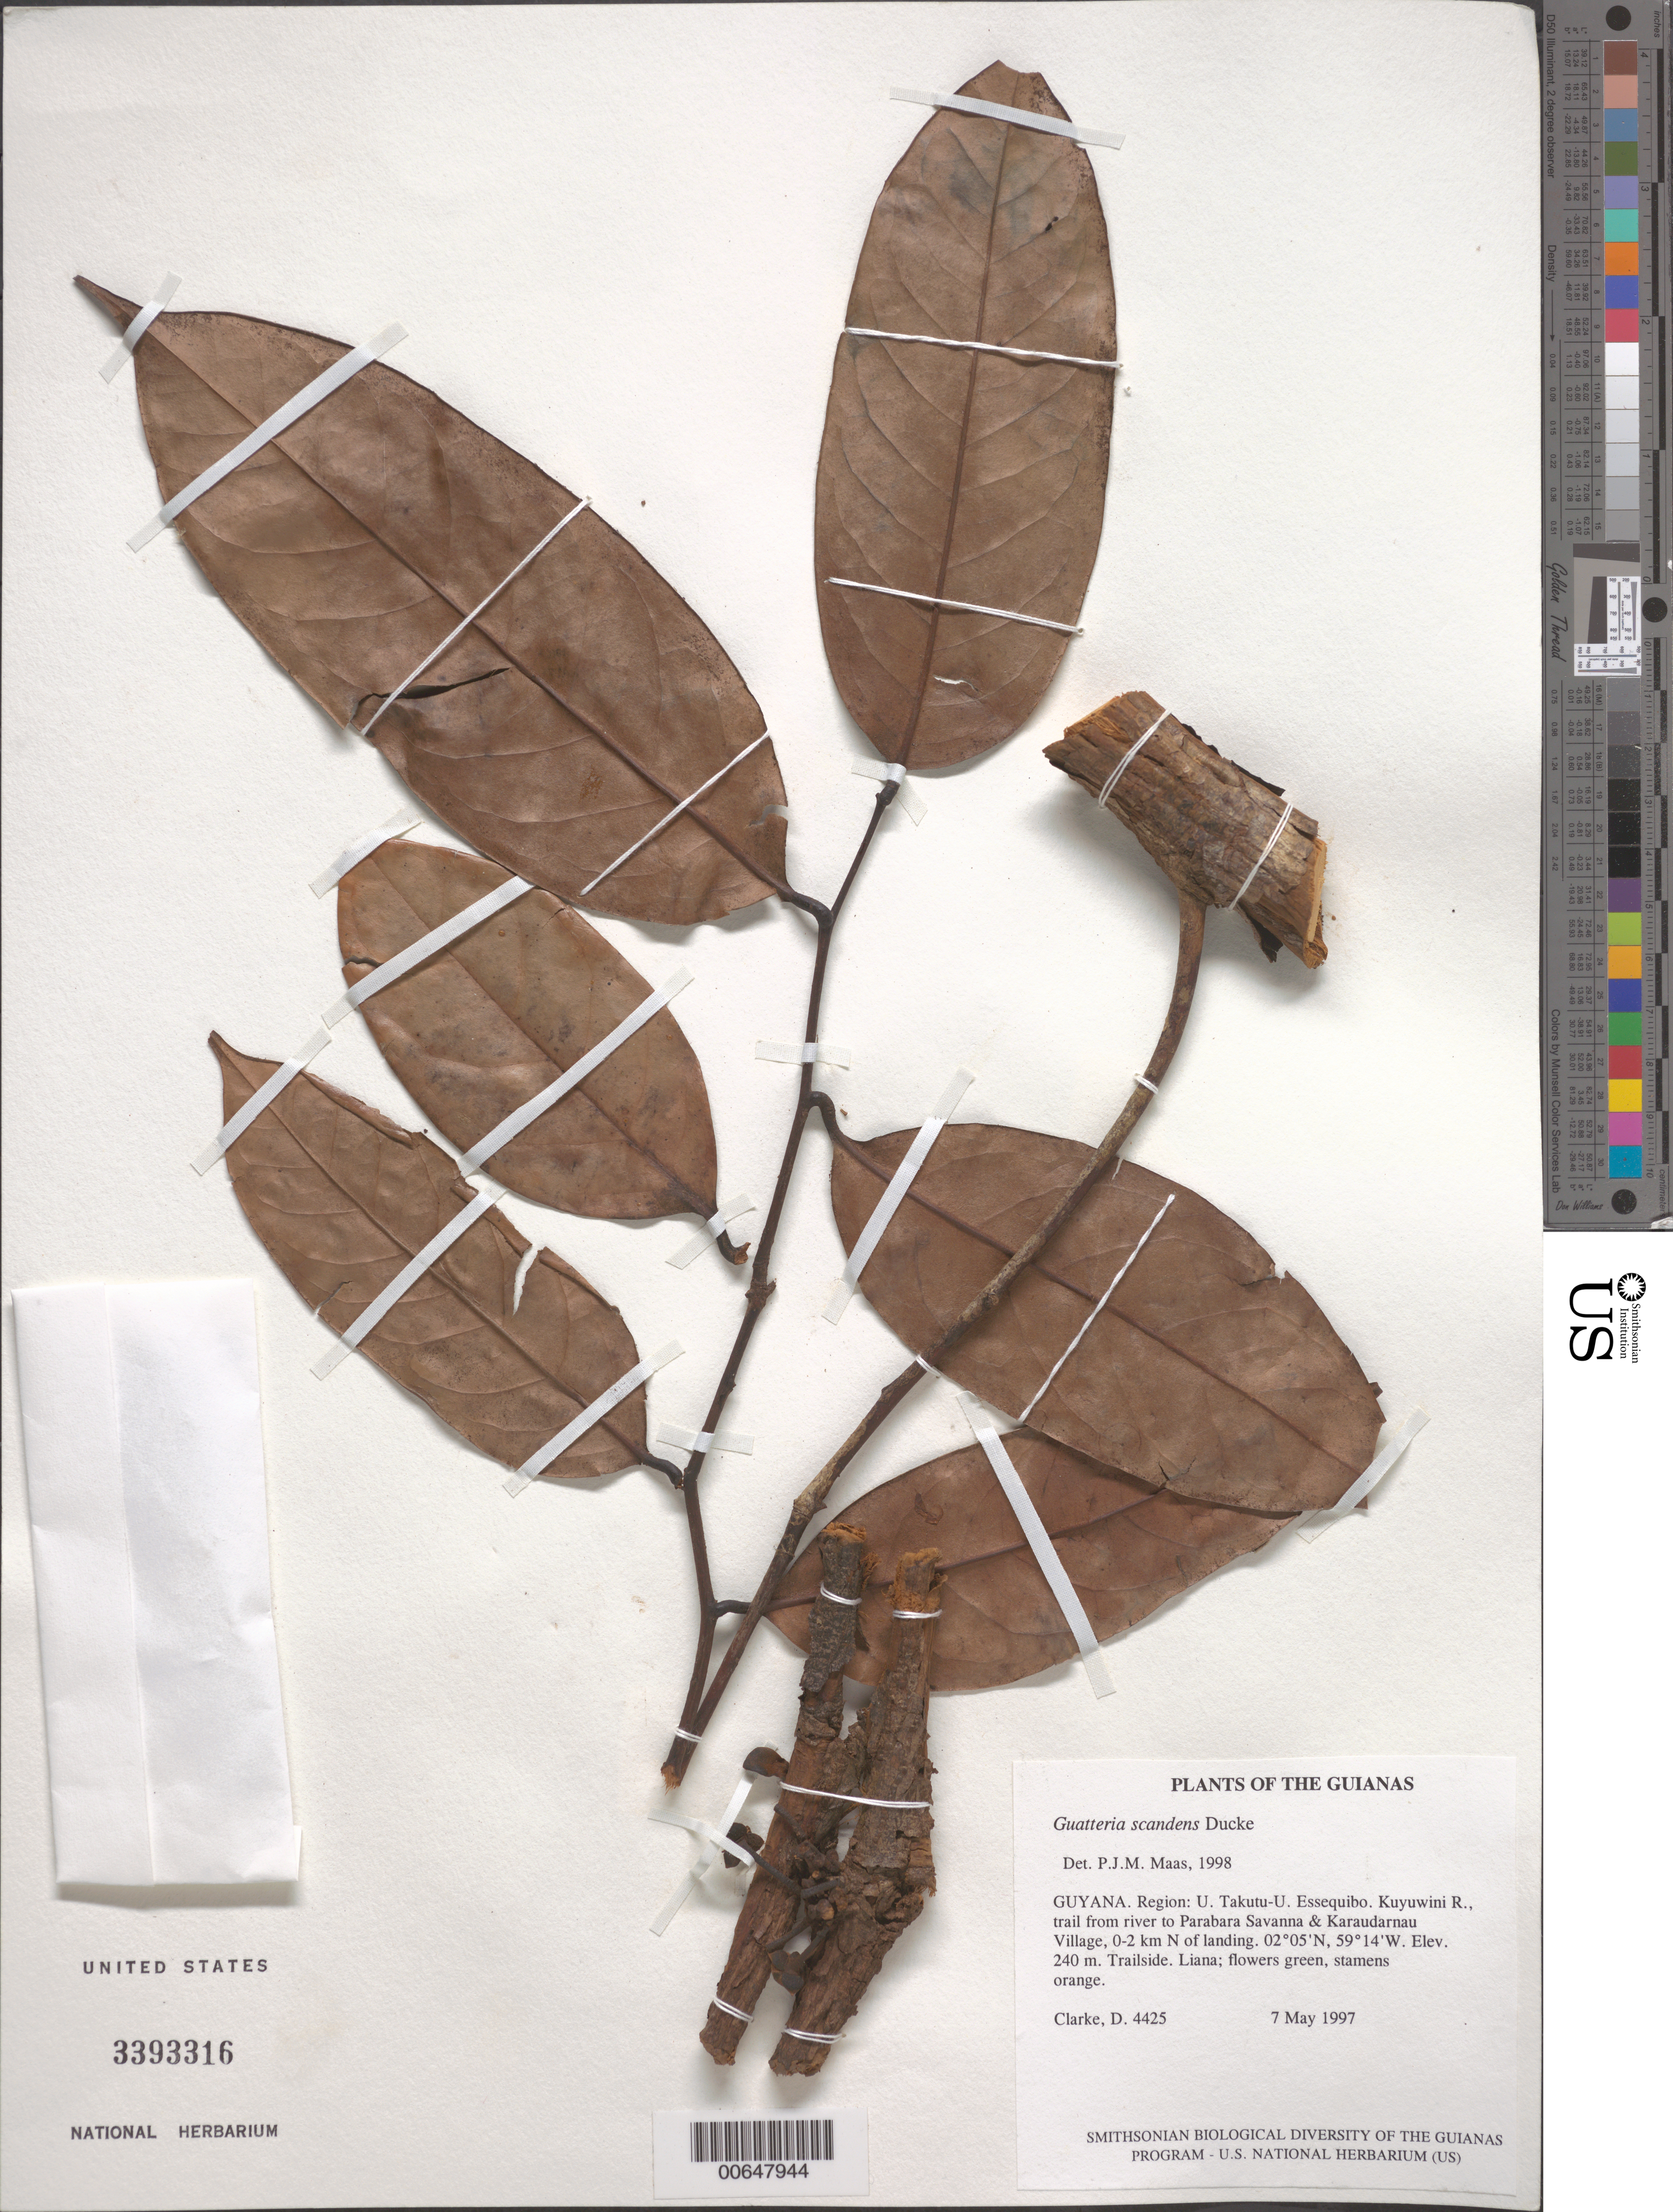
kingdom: Plantae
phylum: Tracheophyta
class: Magnoliopsida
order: Magnoliales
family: Annonaceae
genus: Guatteria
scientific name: Guatteria scandens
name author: Ducke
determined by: Maas, Paul J. M.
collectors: H. D. Clarke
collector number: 4425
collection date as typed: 7 May 1997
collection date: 1997-05-07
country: Guyana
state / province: U. Takutu-U. Essequibo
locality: Kuyuwini R., trail from river to Parabara Savanna & Karaudarnau Village, 0-2 km N of landing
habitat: Trailside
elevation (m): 240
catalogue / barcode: US 3393316